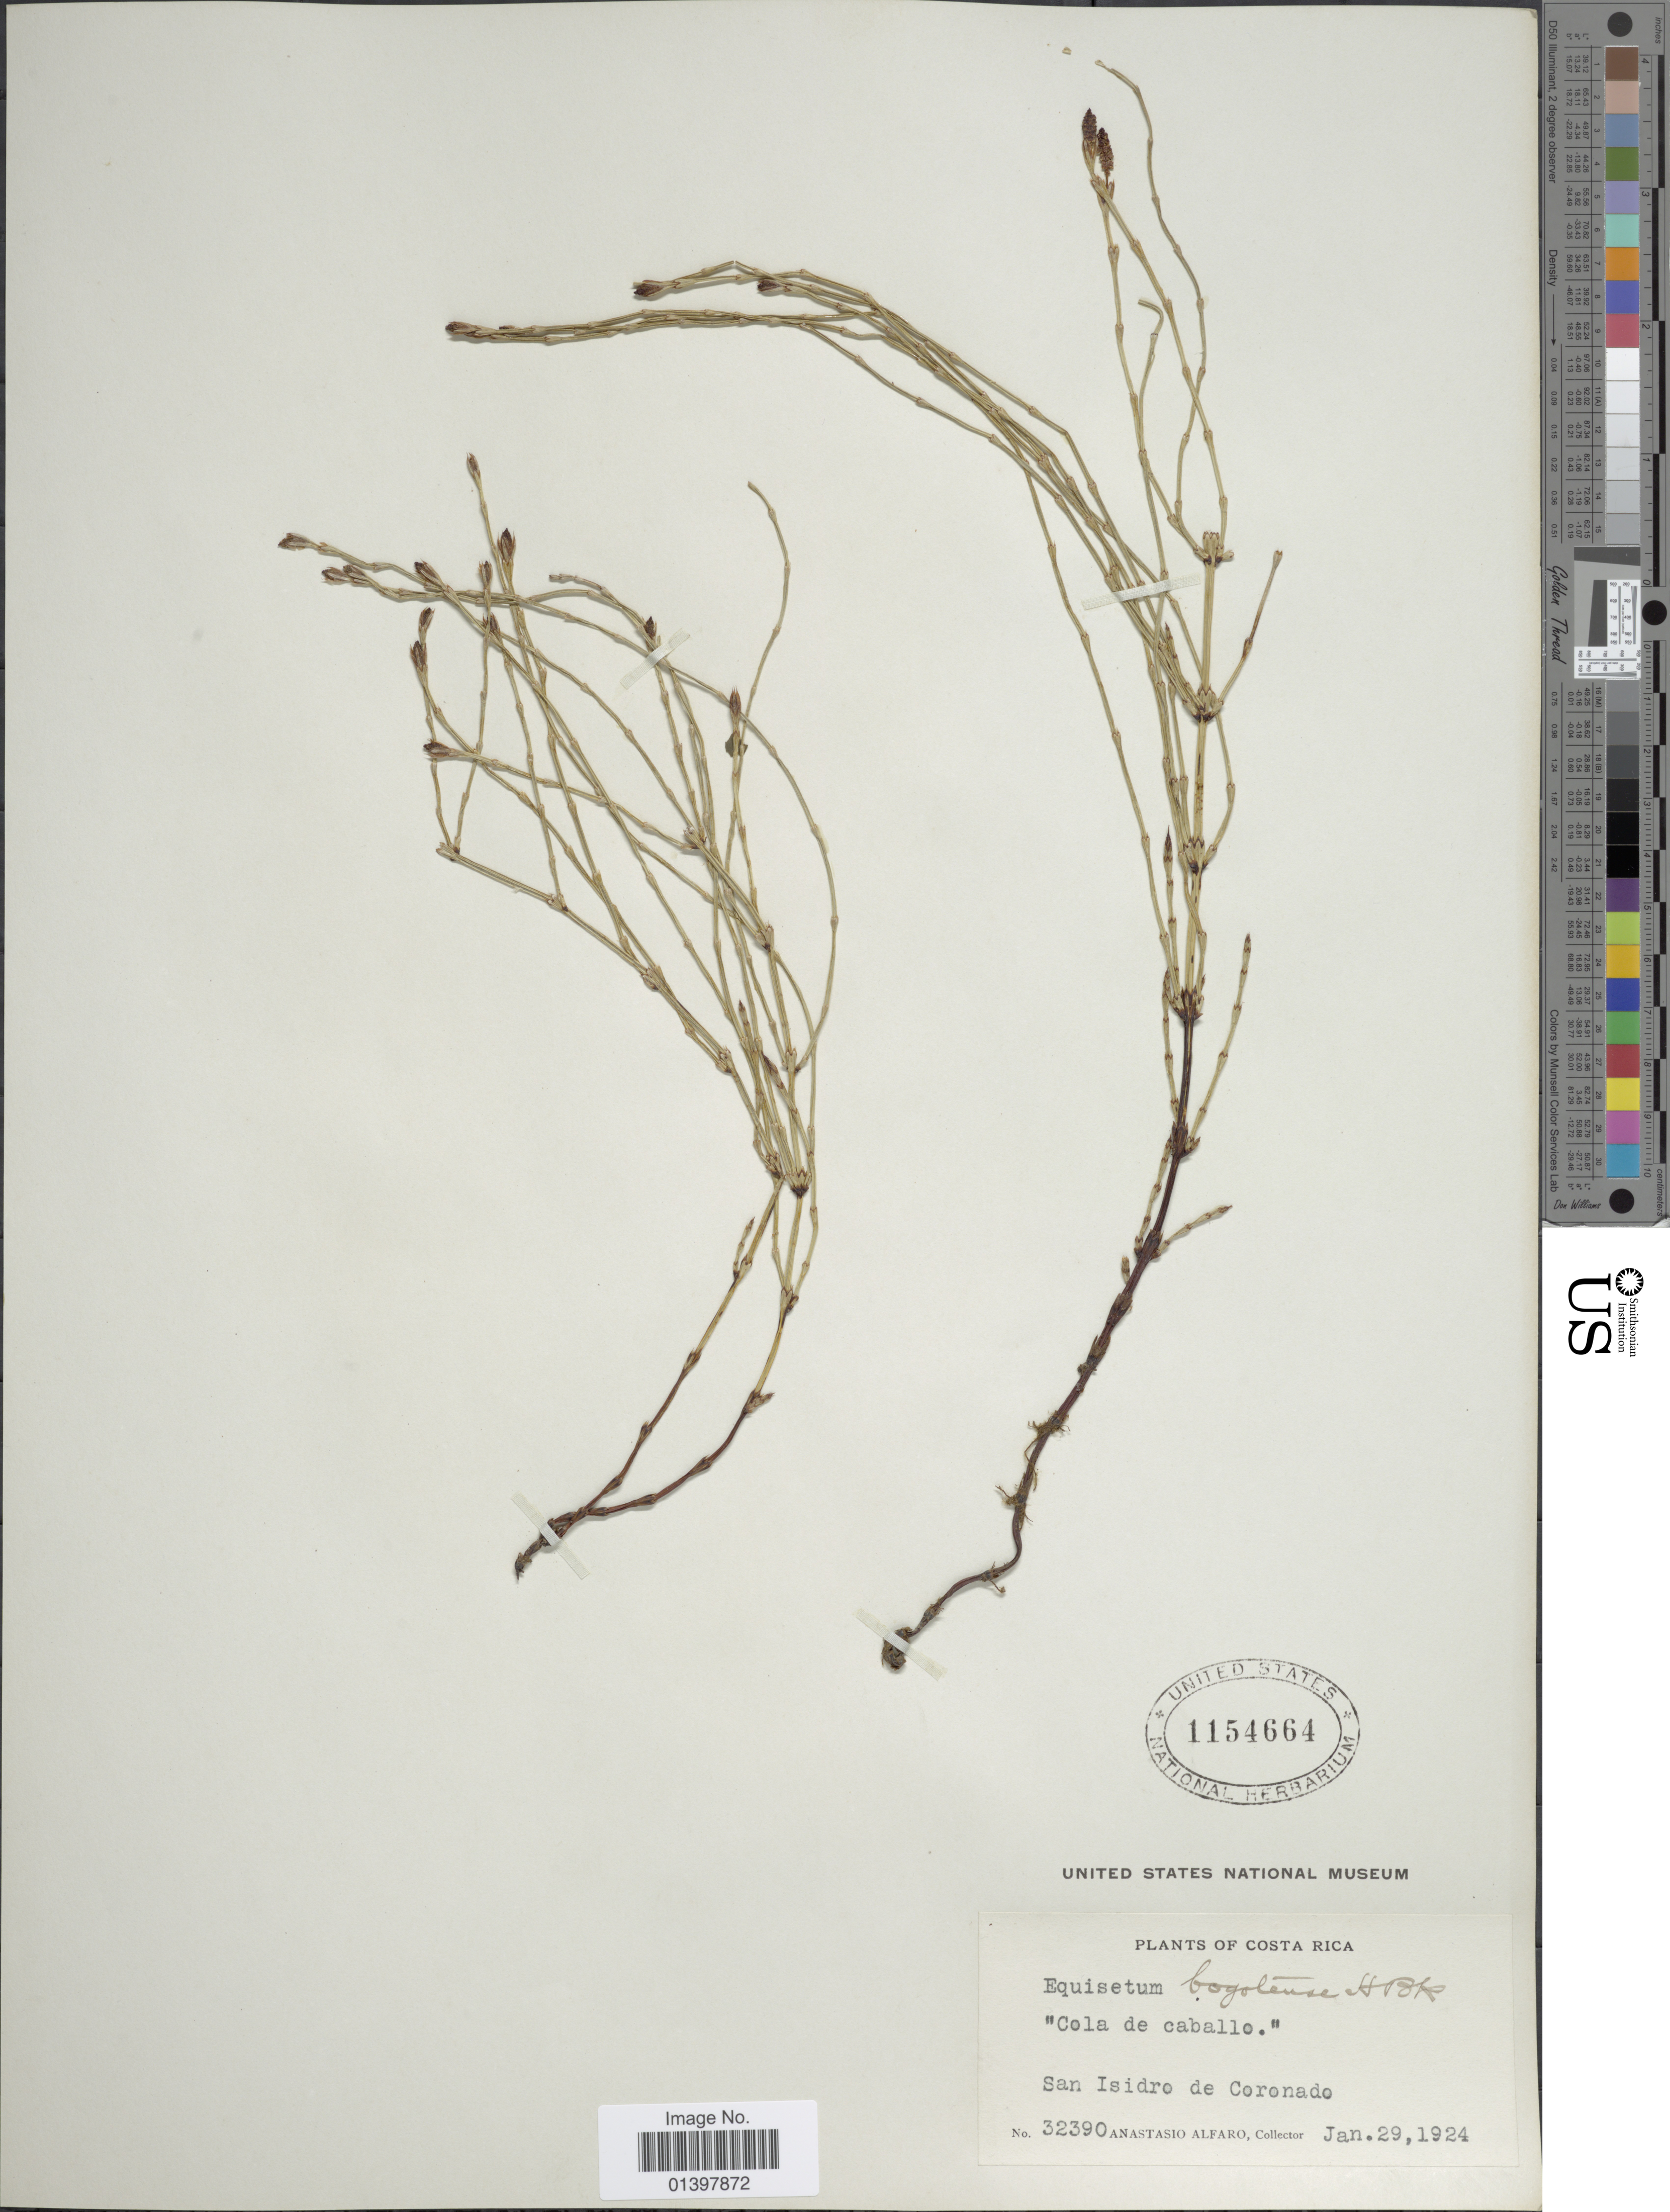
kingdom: Plantae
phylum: Tracheophyta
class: Polypodiopsida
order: Equisetales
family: Equisetaceae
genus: Equisetum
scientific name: Equisetum bogotense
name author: Kunth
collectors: A. Alfaro Gonzalez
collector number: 32390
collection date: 1924-01-29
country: Costa Rica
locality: San Isidro de Coronado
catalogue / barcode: US 1154664